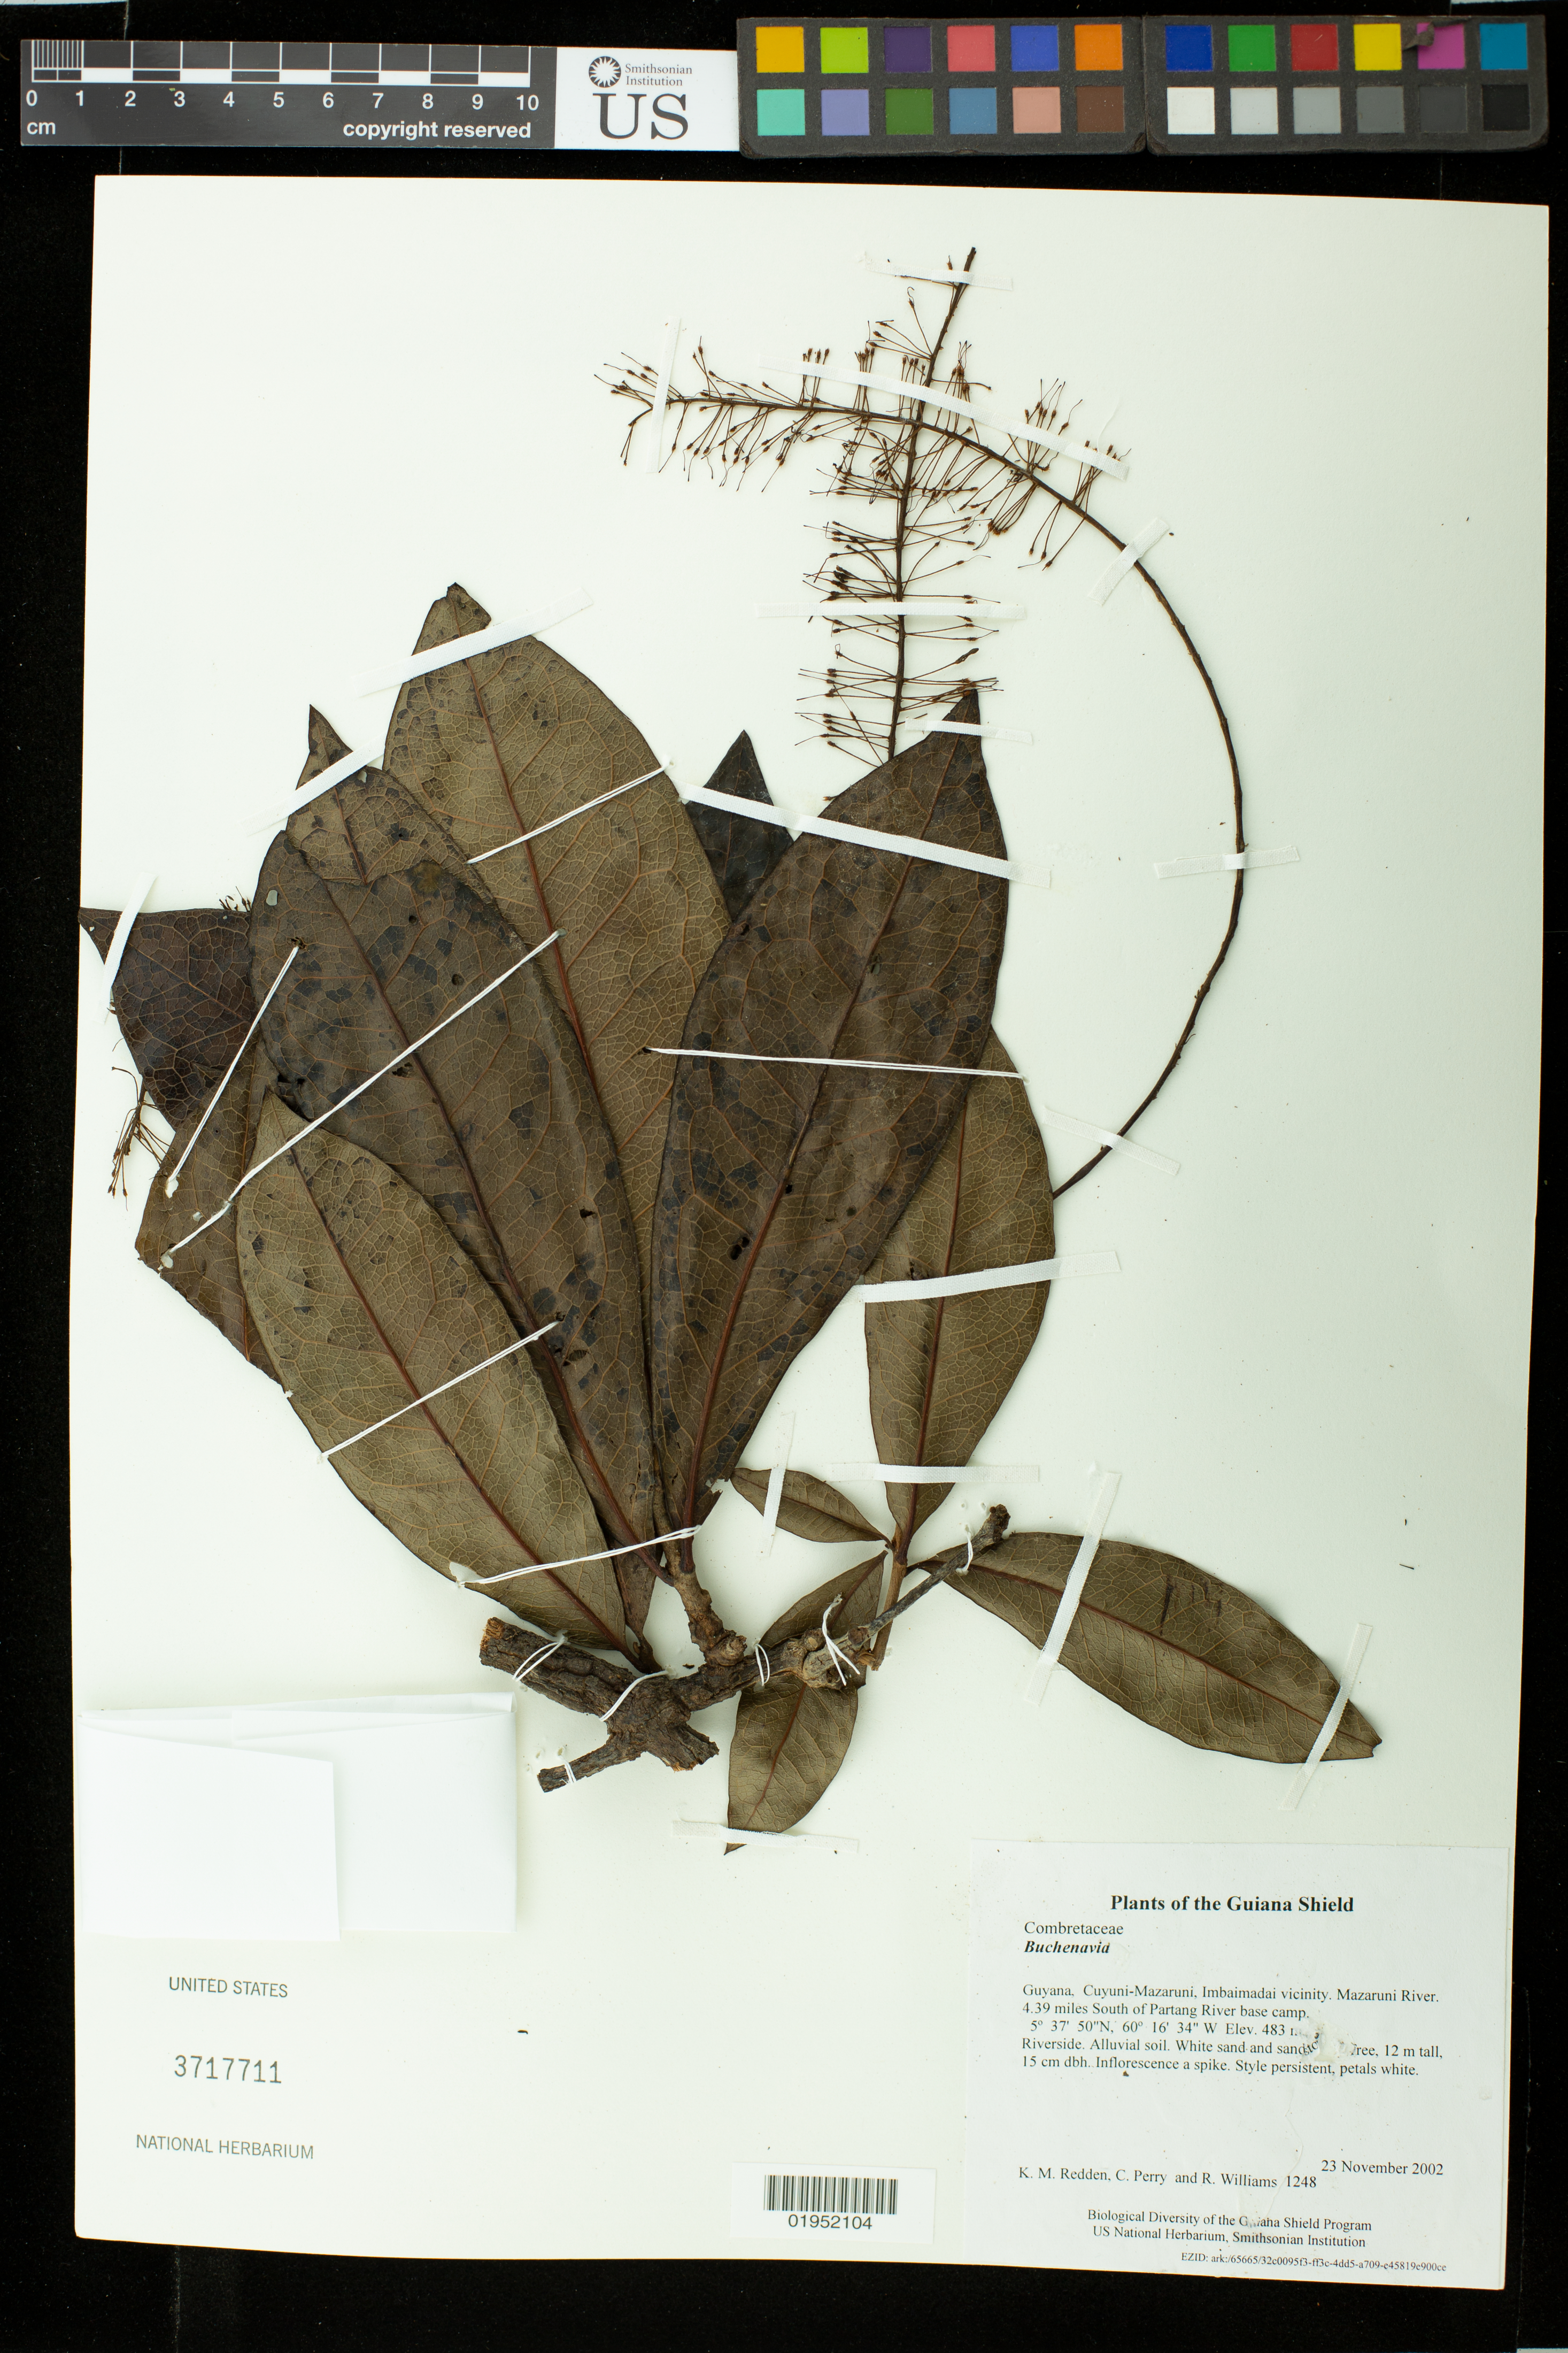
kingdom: Plantae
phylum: Tracheophyta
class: Magnoliopsida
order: Myrtales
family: Combretaceae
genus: Terminalia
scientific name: Terminalia sp.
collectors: K. M. Redden, C. Perry & R. Williams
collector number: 1248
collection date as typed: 23 November 2002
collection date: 2002-11-23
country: Guyana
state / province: Cuyuni-Mazaruni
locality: Imbaimadai vicinity. Mazaruni River. 4.39 miles South of Partang River base camp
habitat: Riverside. Alluvial soil. White sand and sandstone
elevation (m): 483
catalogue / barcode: US 3717711